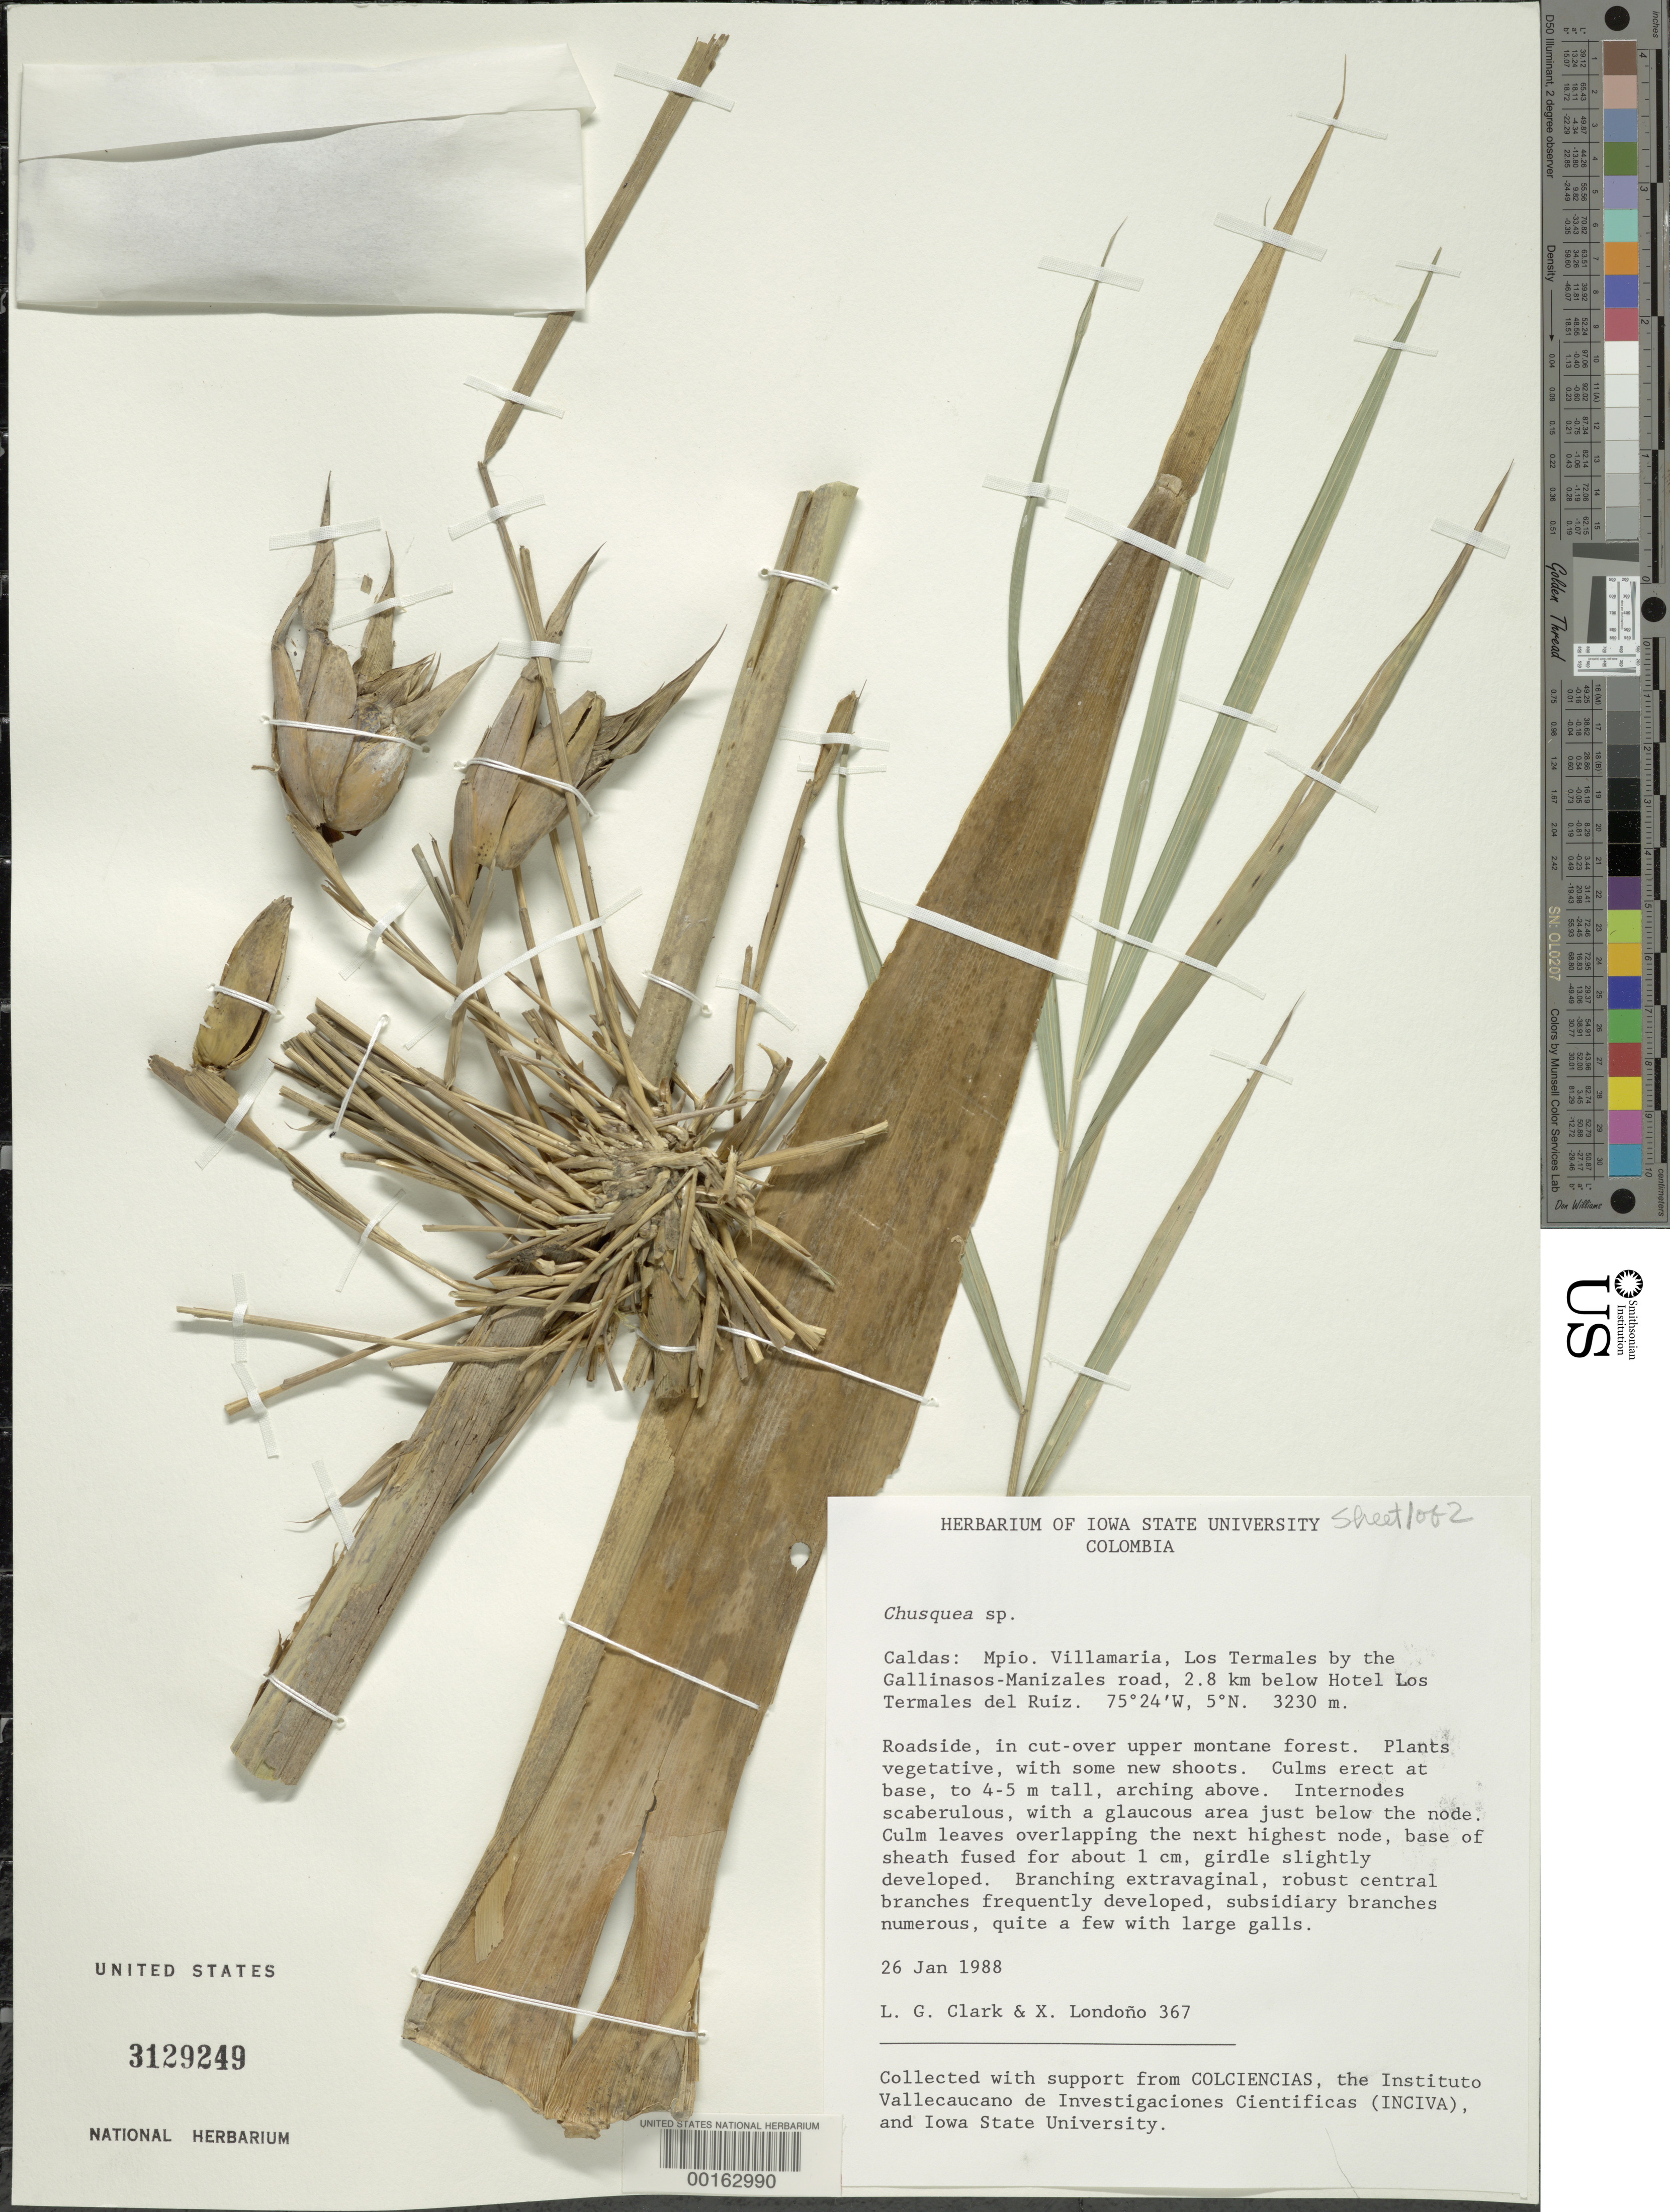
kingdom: Plantae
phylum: Tracheophyta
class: Liliopsida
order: Poales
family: Poaceae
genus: Chusquea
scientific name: Chusquea sp.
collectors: L. G. Clark & X. Londoño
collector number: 367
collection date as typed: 26 Jan 1988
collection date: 1988-01-26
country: Colombia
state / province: Caldas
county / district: Villamaría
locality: Mun. VillaMaria, los Termales by the Gallinasos-Manizales road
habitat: Roadside, in cut-over upper montane forest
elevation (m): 3230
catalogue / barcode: US 3129249